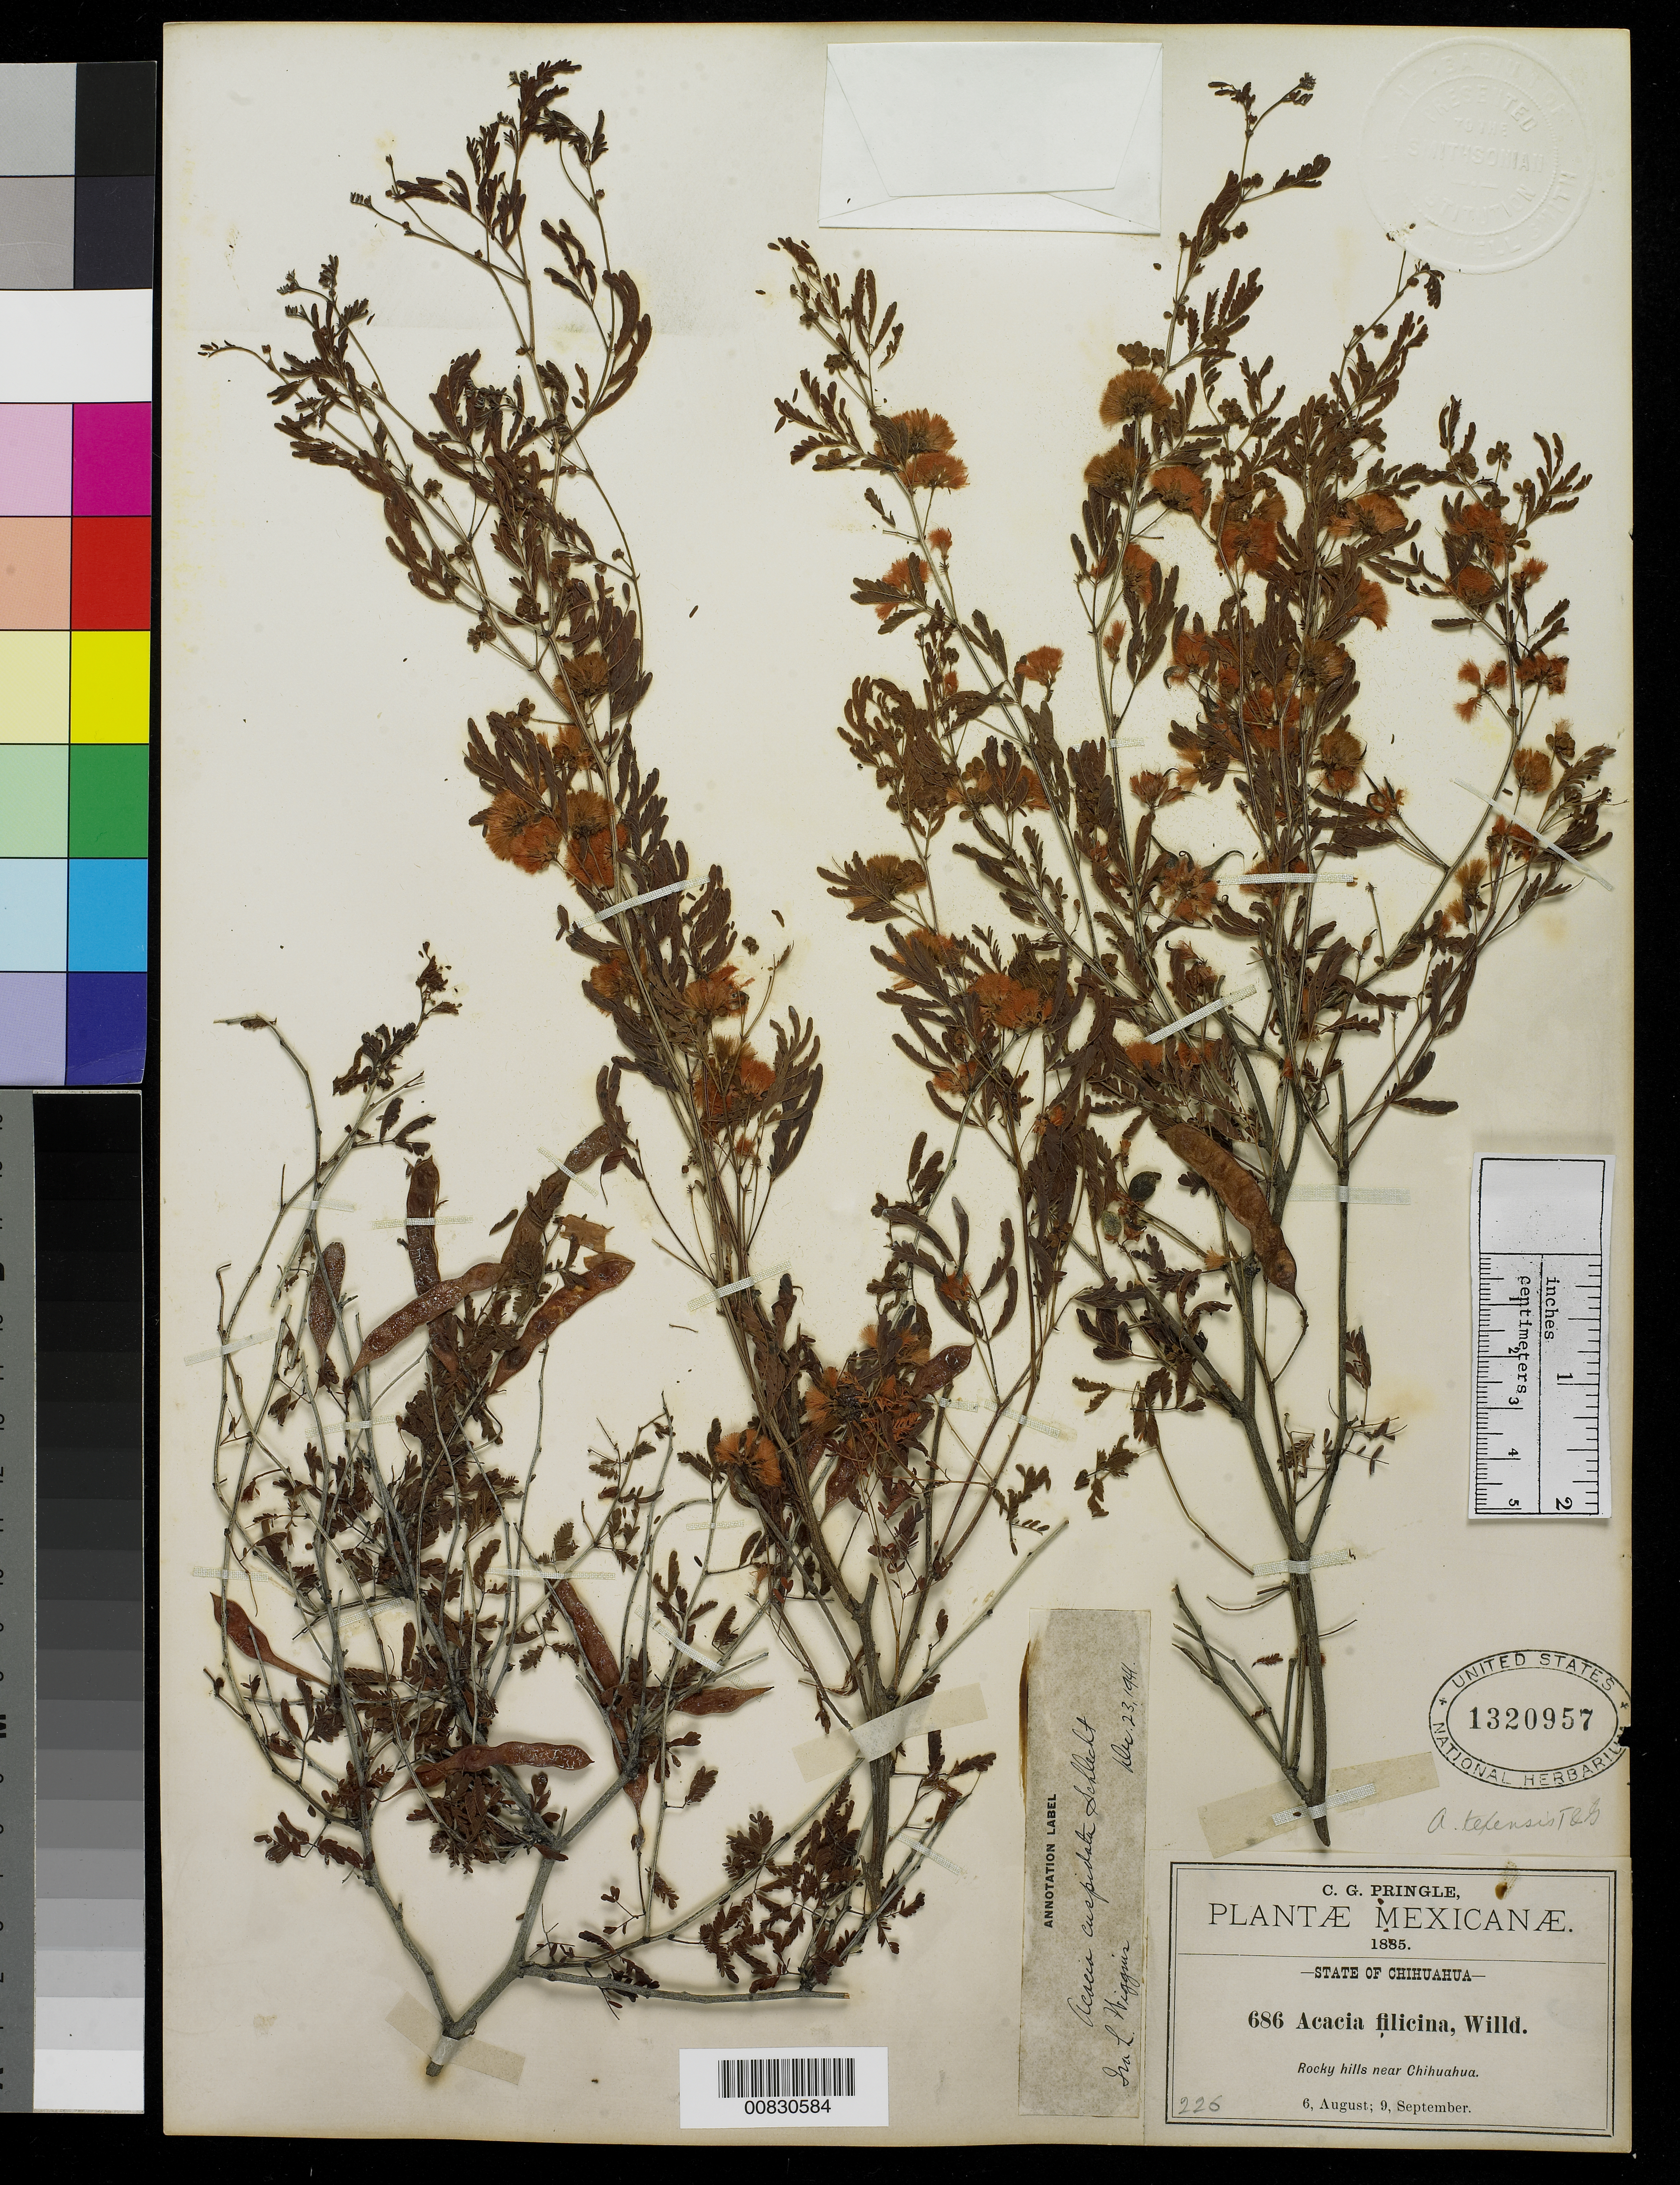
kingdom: Plantae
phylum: Tracheophyta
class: Magnoliopsida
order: Fabales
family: Fabaceae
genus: Acaciella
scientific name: Acaciella angustissima var. texensis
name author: (Nutt. ex Torr. & A. Gray) L. Rico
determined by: Rico, L.; Bachman, --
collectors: C. G. Pringle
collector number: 686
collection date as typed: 06 Aug 1885 to 09 Sep 1885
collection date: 1885-08-06/1885-09-09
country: Mexico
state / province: Chihuahua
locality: Rocky hills near Chihuahua.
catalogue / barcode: US 1320957